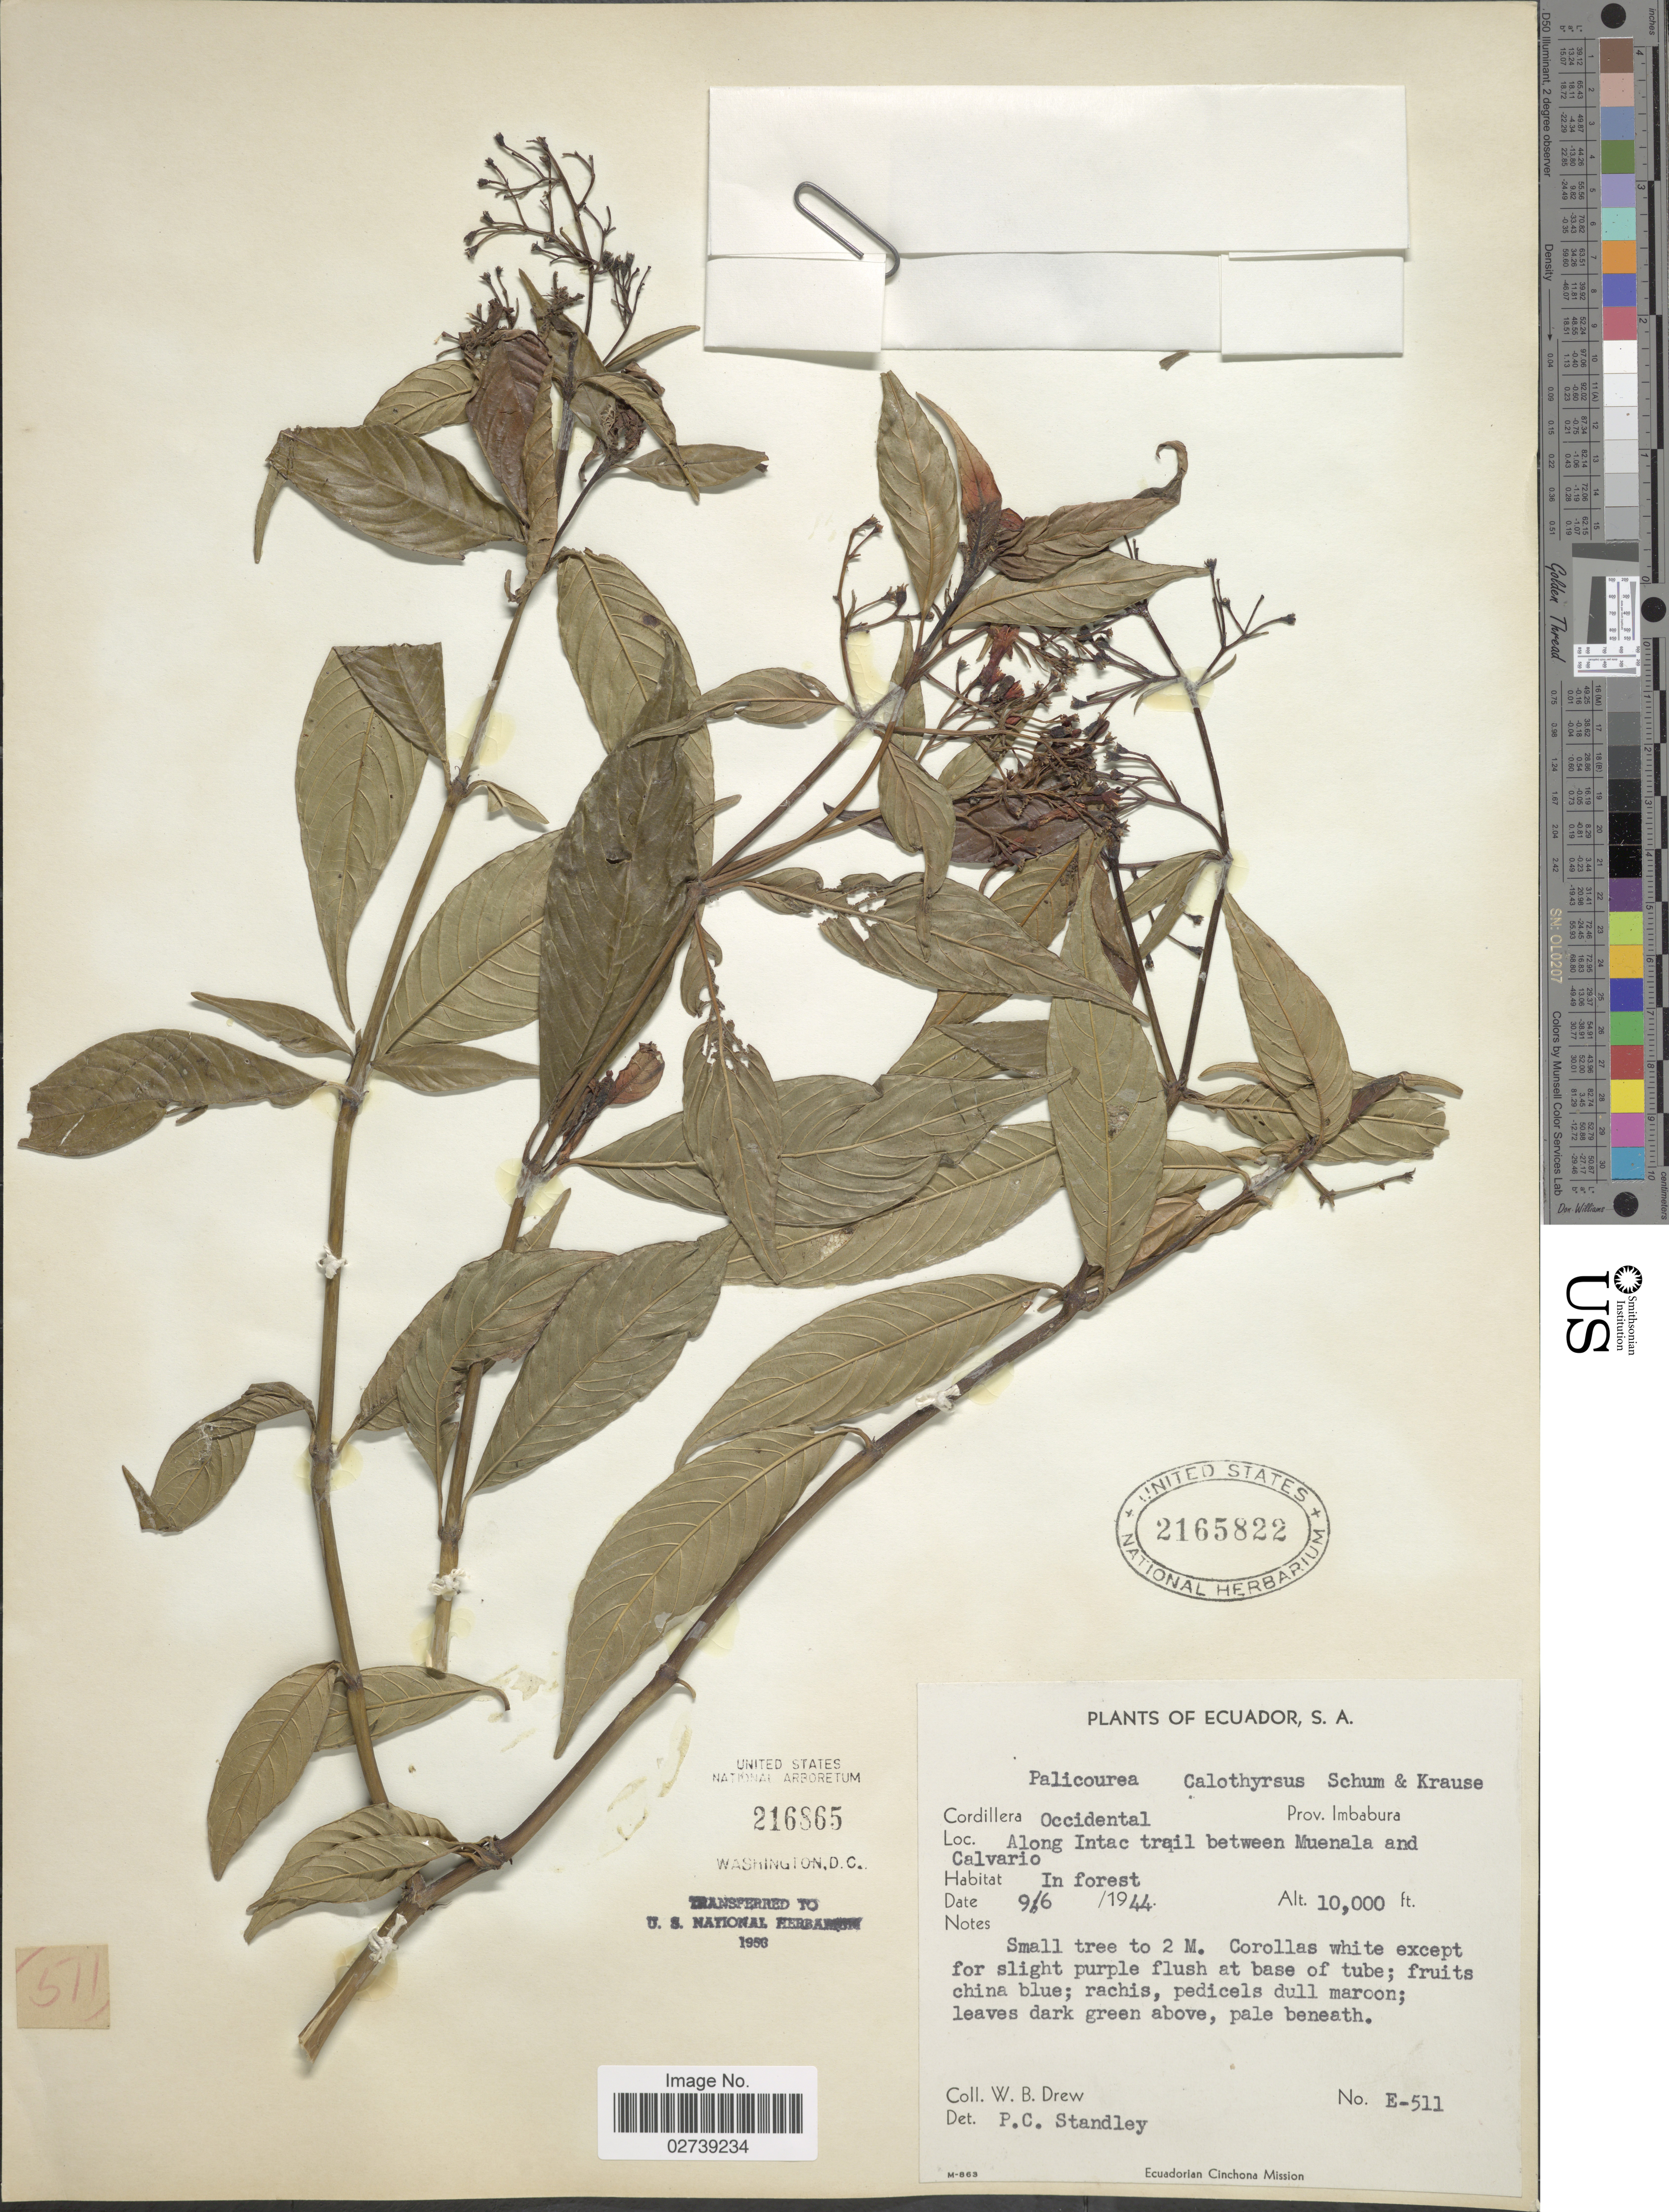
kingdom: Plantae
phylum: Tracheophyta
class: Magnoliopsida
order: Gentianales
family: Rubiaceae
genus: Palicourea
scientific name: Palicourea calothyrsus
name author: K. Schum. & K. Krause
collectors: W. B. Drew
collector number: E-511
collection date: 1944-06-09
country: Ecuador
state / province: Imbabura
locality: Cordillera Occidental. Along Intac trail Muenala and Calvario.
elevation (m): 3048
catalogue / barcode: US 2165822